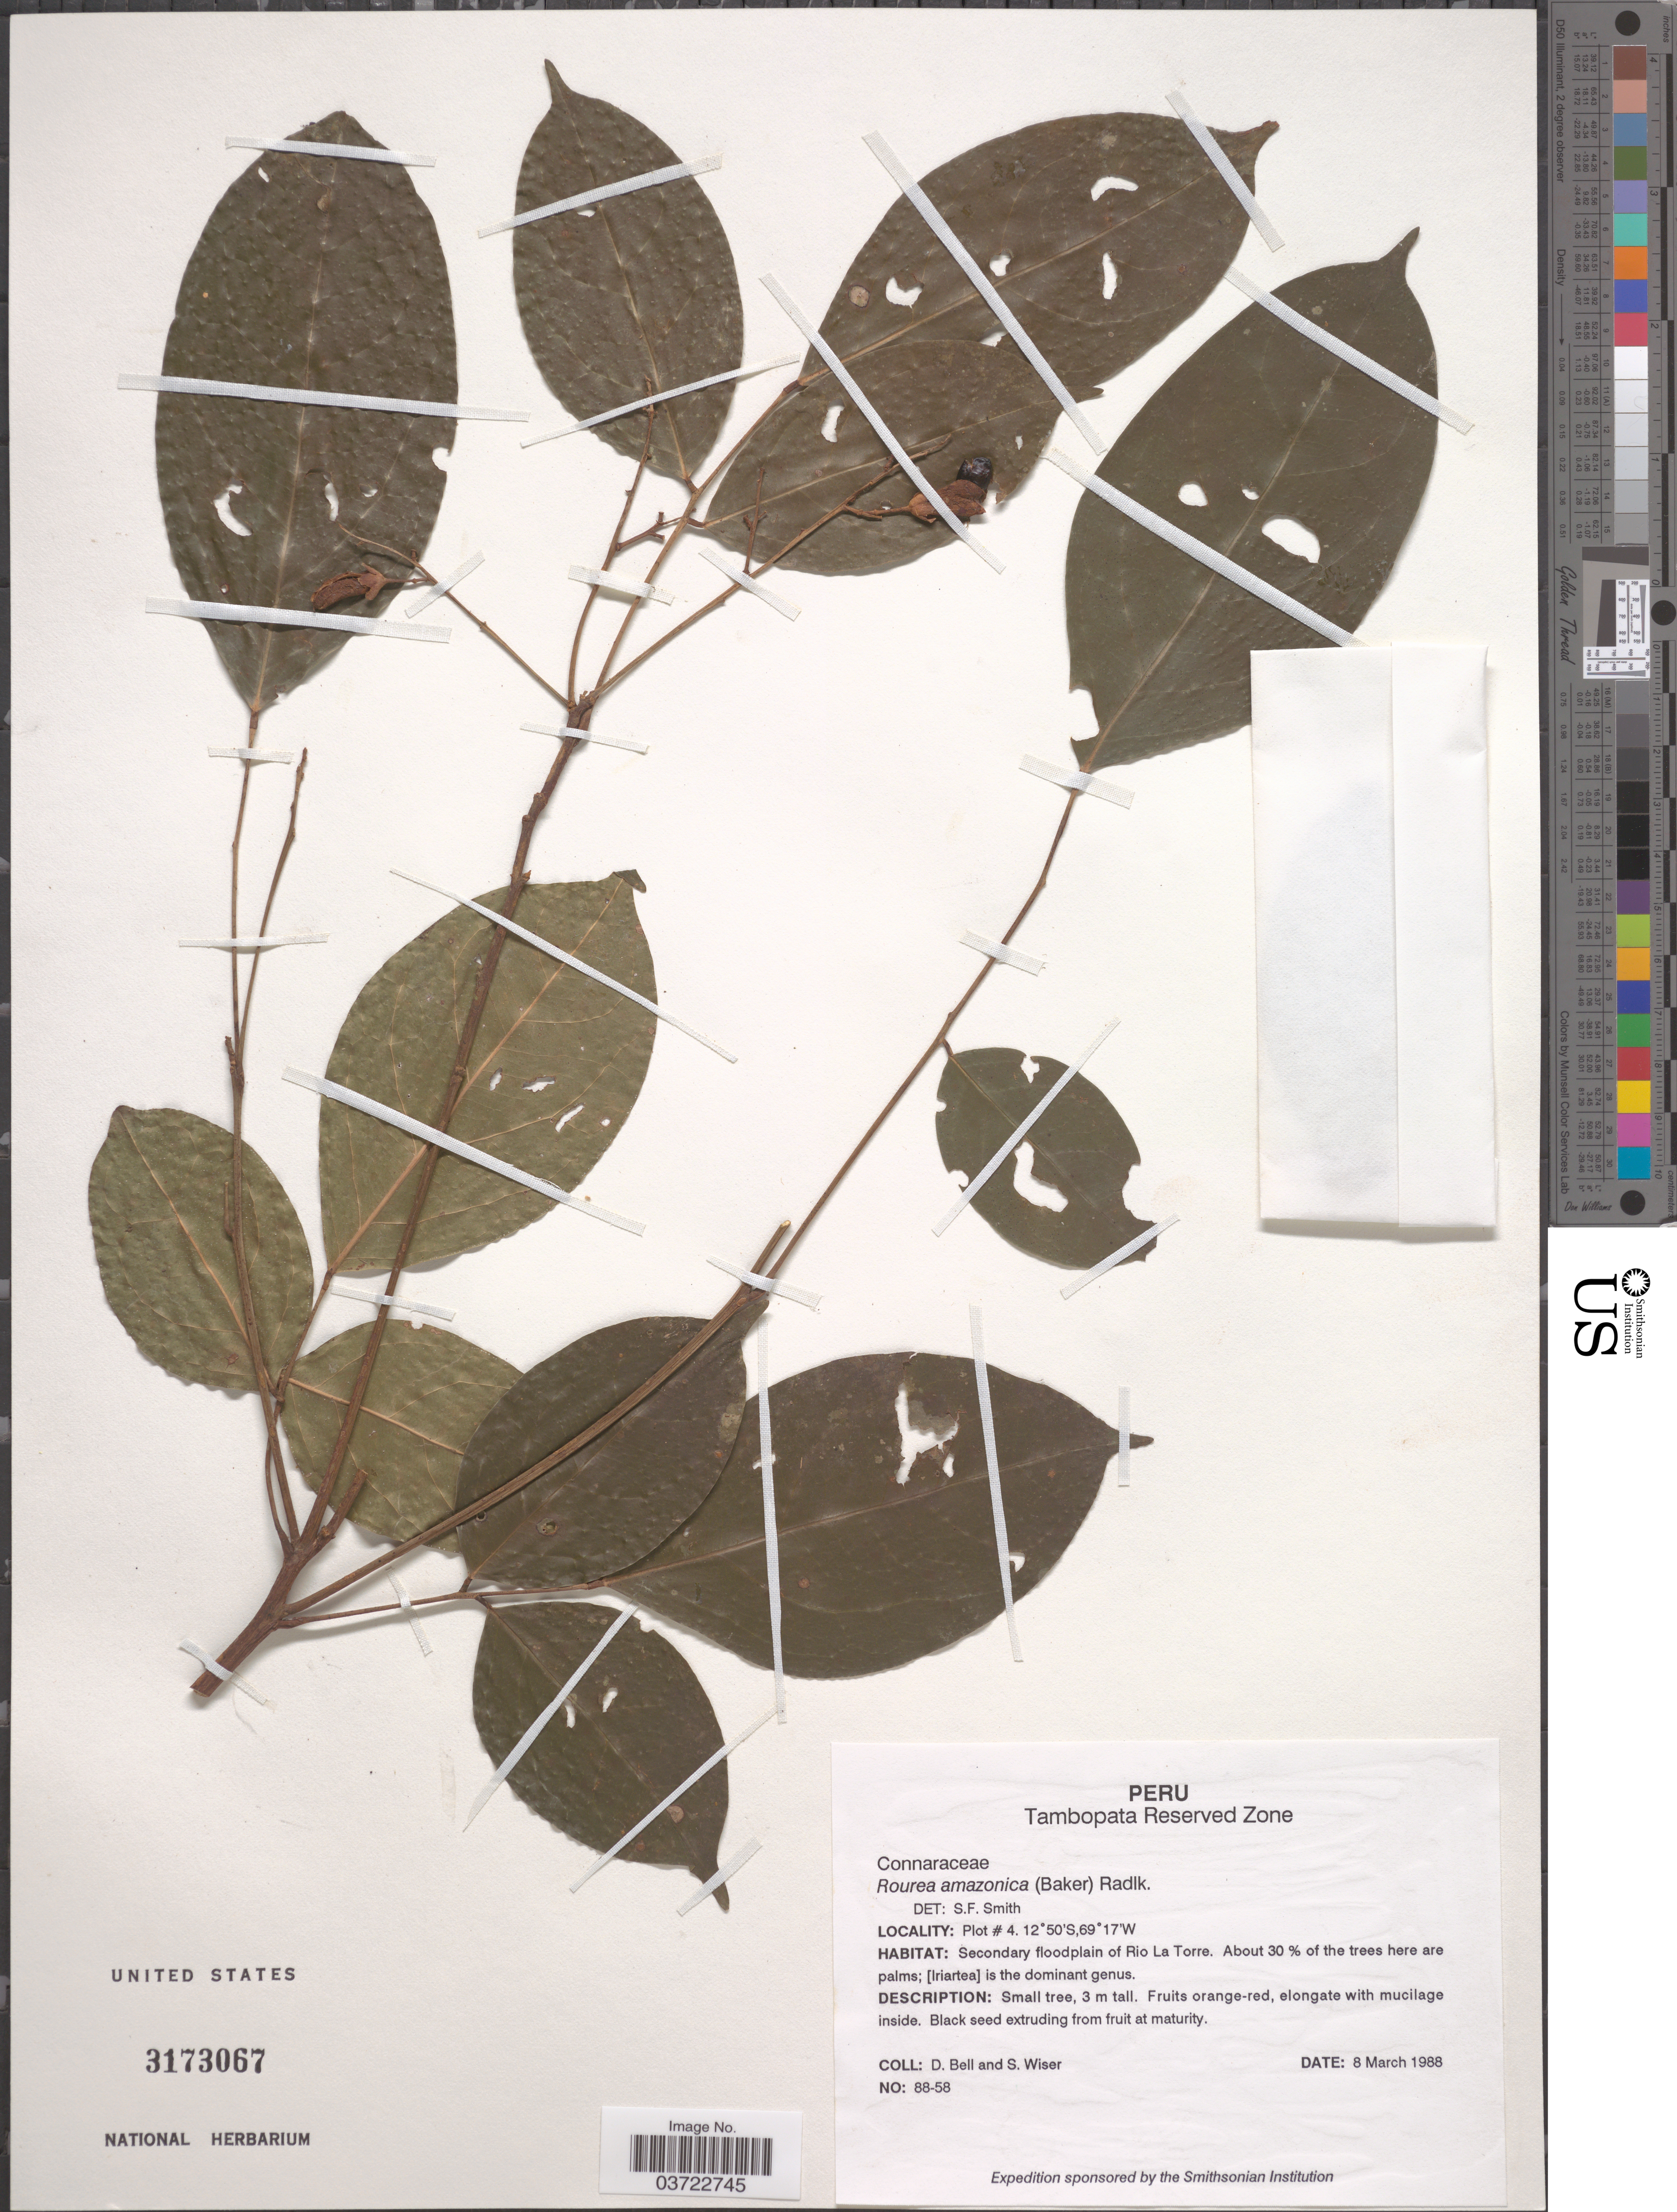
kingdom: Plantae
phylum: Tracheophyta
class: Magnoliopsida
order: Oxalidales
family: Connaraceae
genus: Rourea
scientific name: Rourea amazonica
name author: (Baker) Radlk.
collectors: D. A. Bell & S. Wiser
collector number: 88-58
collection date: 1988-03-08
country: Peru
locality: Tambopata Reserved Zone. Plot #4. Secondary floodplain of Rio La Torre.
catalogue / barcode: US 3173067